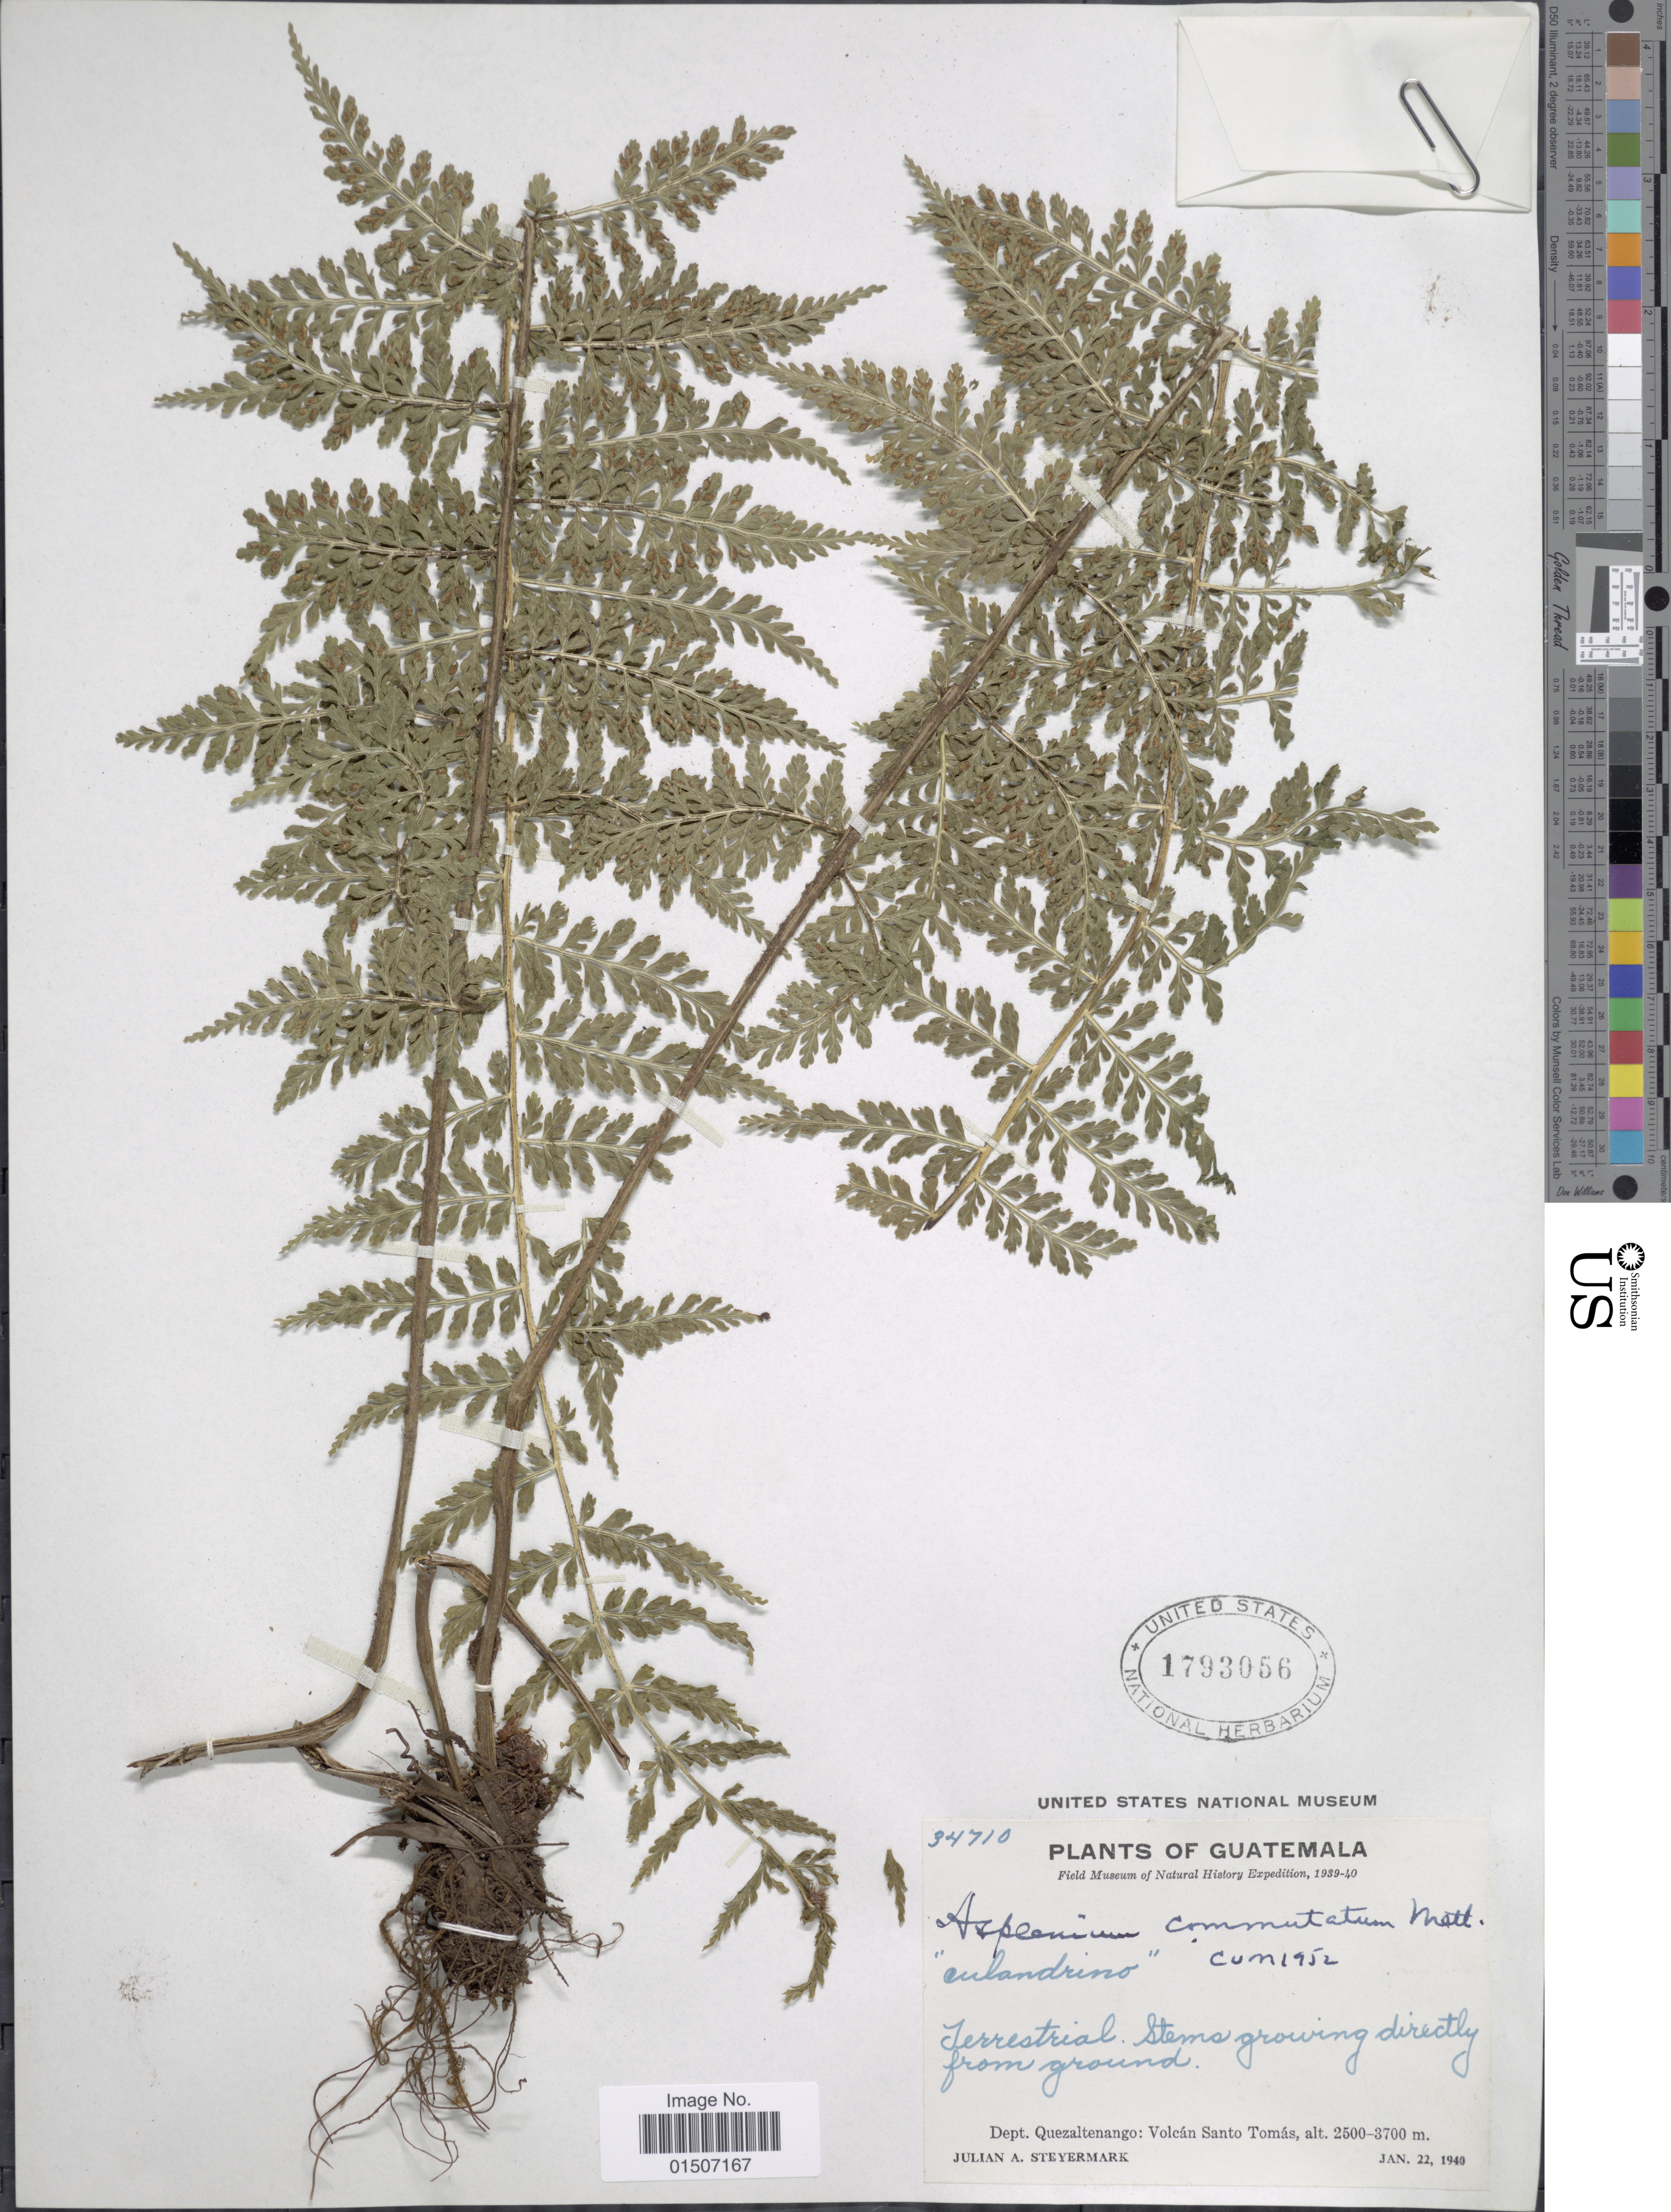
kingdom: Plantae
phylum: Tracheophyta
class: Polypodiopsida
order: Polypodiales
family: Aspleniaceae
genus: Asplenium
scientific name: Asplenium myapteron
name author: Fée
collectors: J. Steyermark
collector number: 34710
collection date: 1940-01-22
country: Guatemala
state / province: Quetzaltenango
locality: Dept. Quezaltenango: Volcán Santo Tomás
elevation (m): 2500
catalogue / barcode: US 1793056